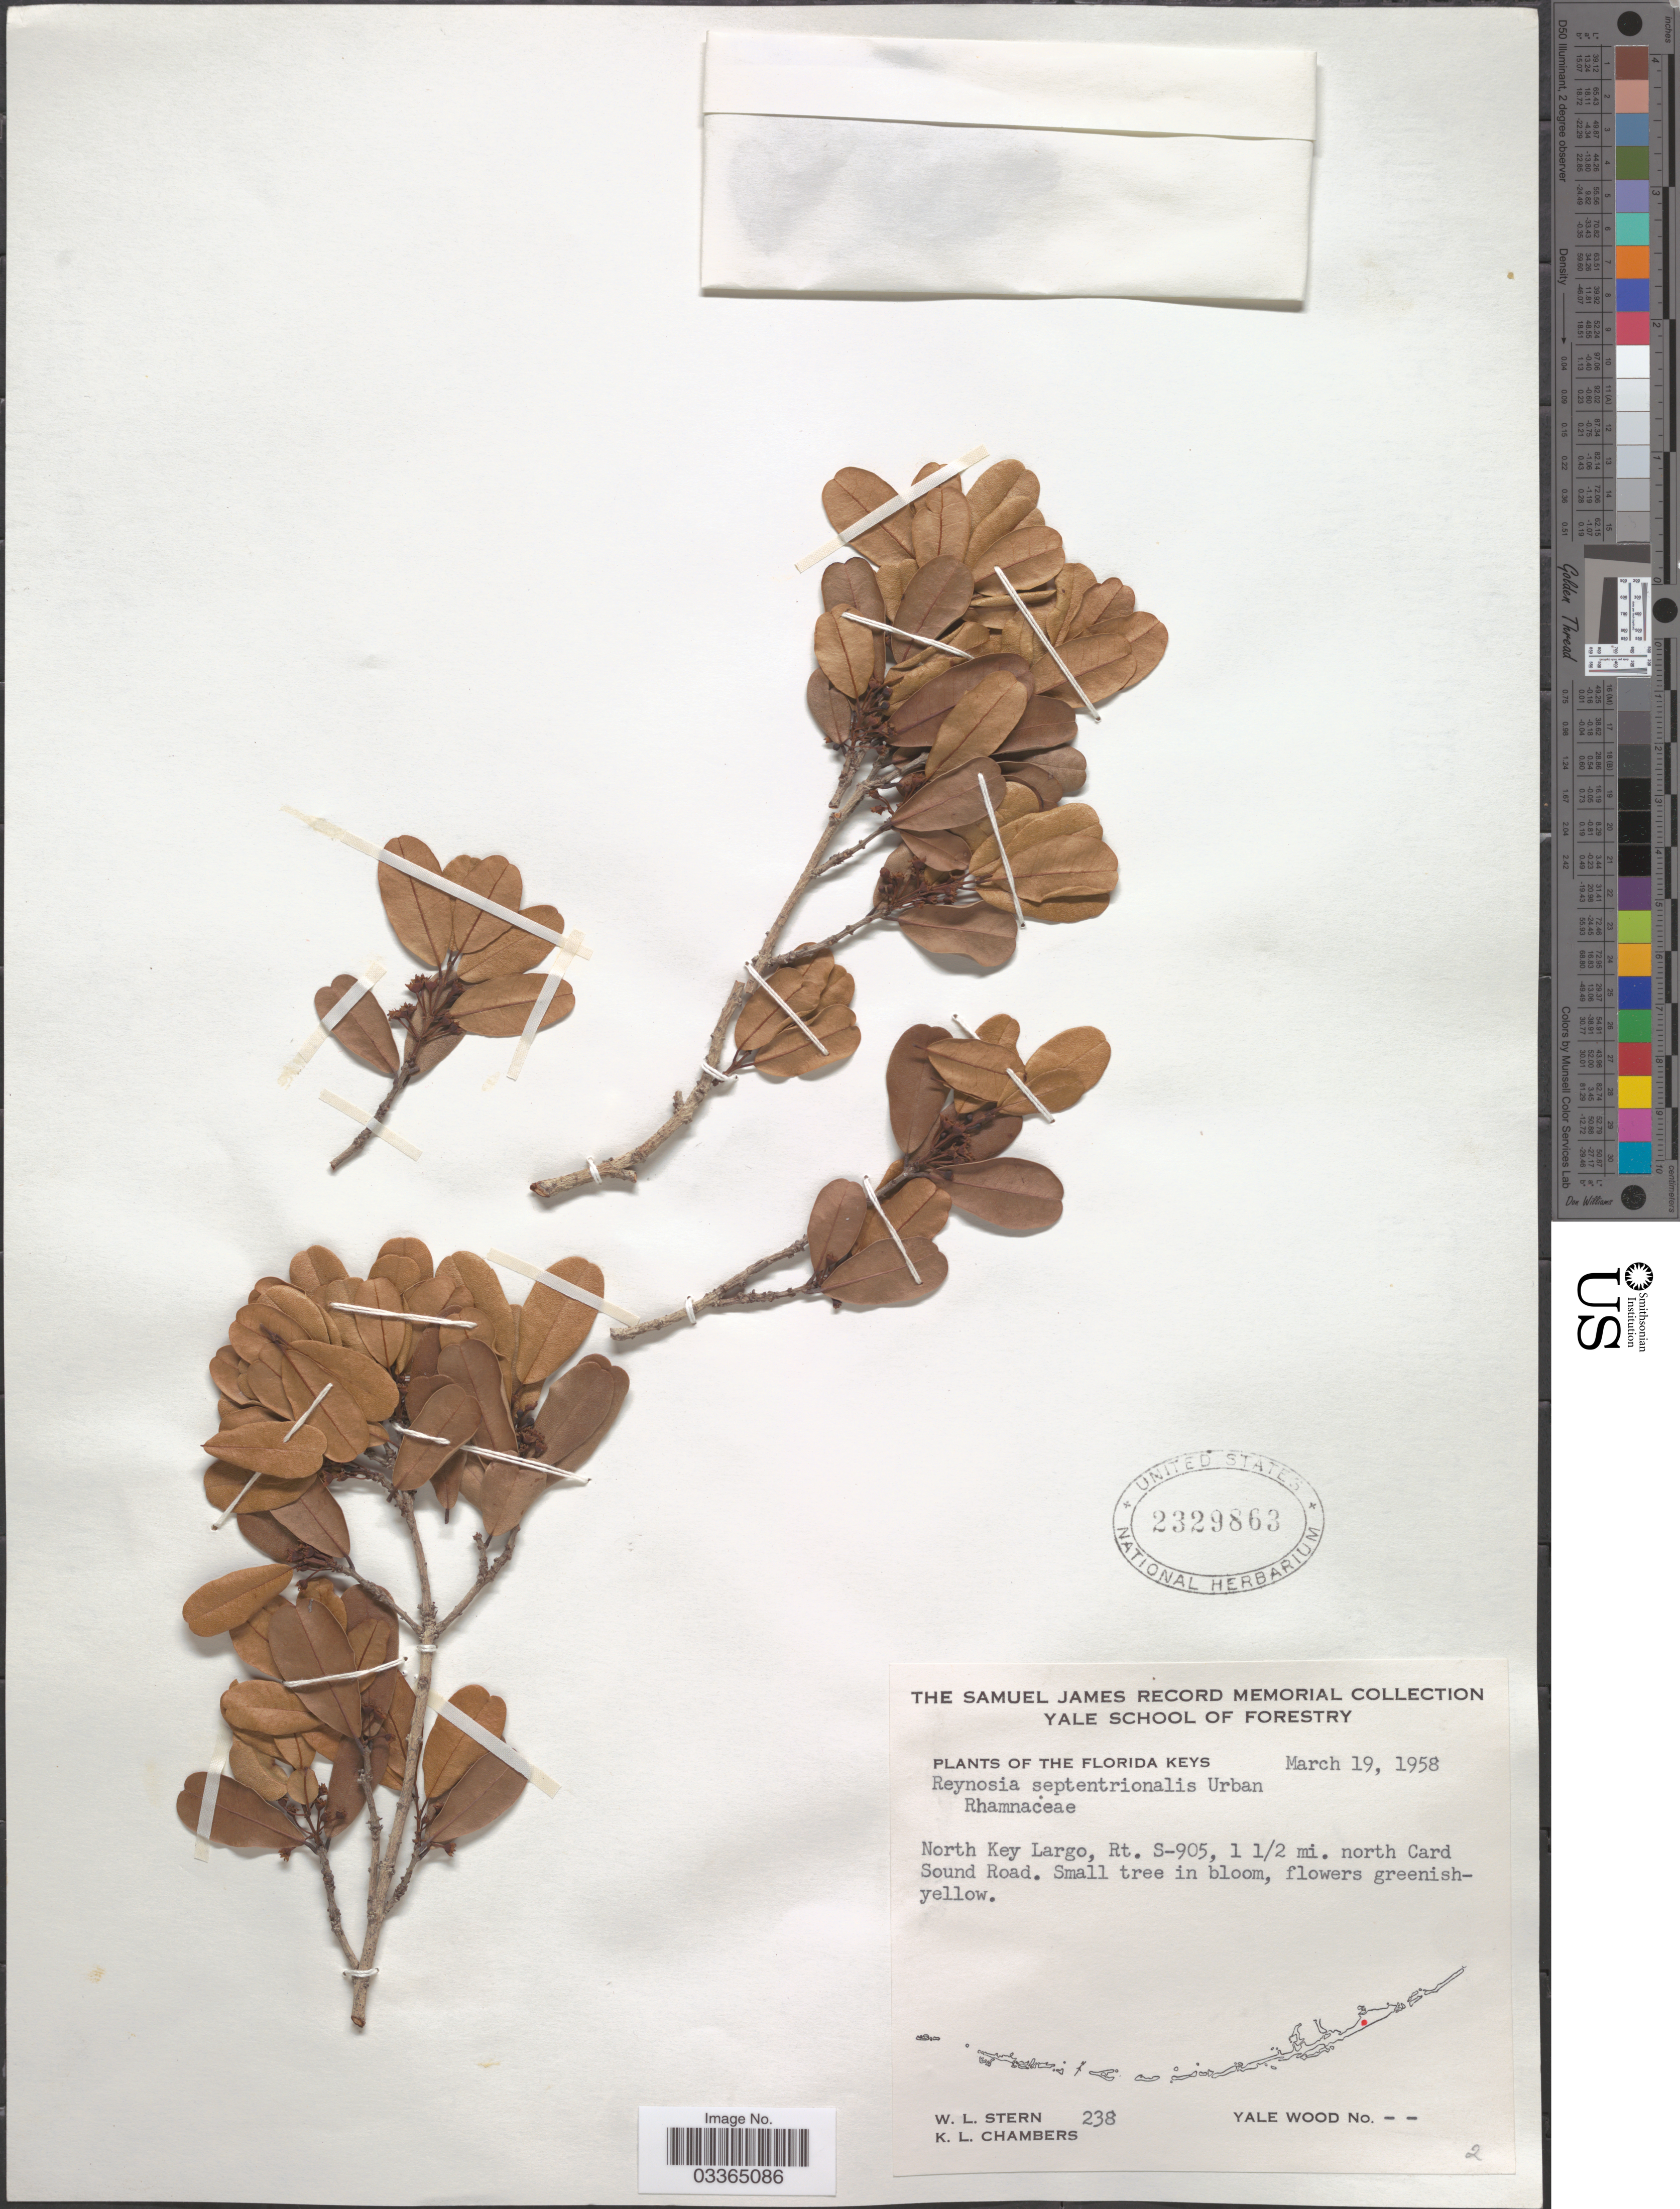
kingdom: Plantae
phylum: Tracheophyta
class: Magnoliopsida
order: Rosales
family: Rhamnaceae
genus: Reynosia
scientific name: Reynosia septentrionalis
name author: Urb.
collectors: W. L. Stern & K. Chambers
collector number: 238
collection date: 1958-03-19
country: United States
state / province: Florida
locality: The Florida Keys, North Key Largo, Rt. S-905, 1½ mi. north Card Sound Road.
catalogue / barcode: US 2329863